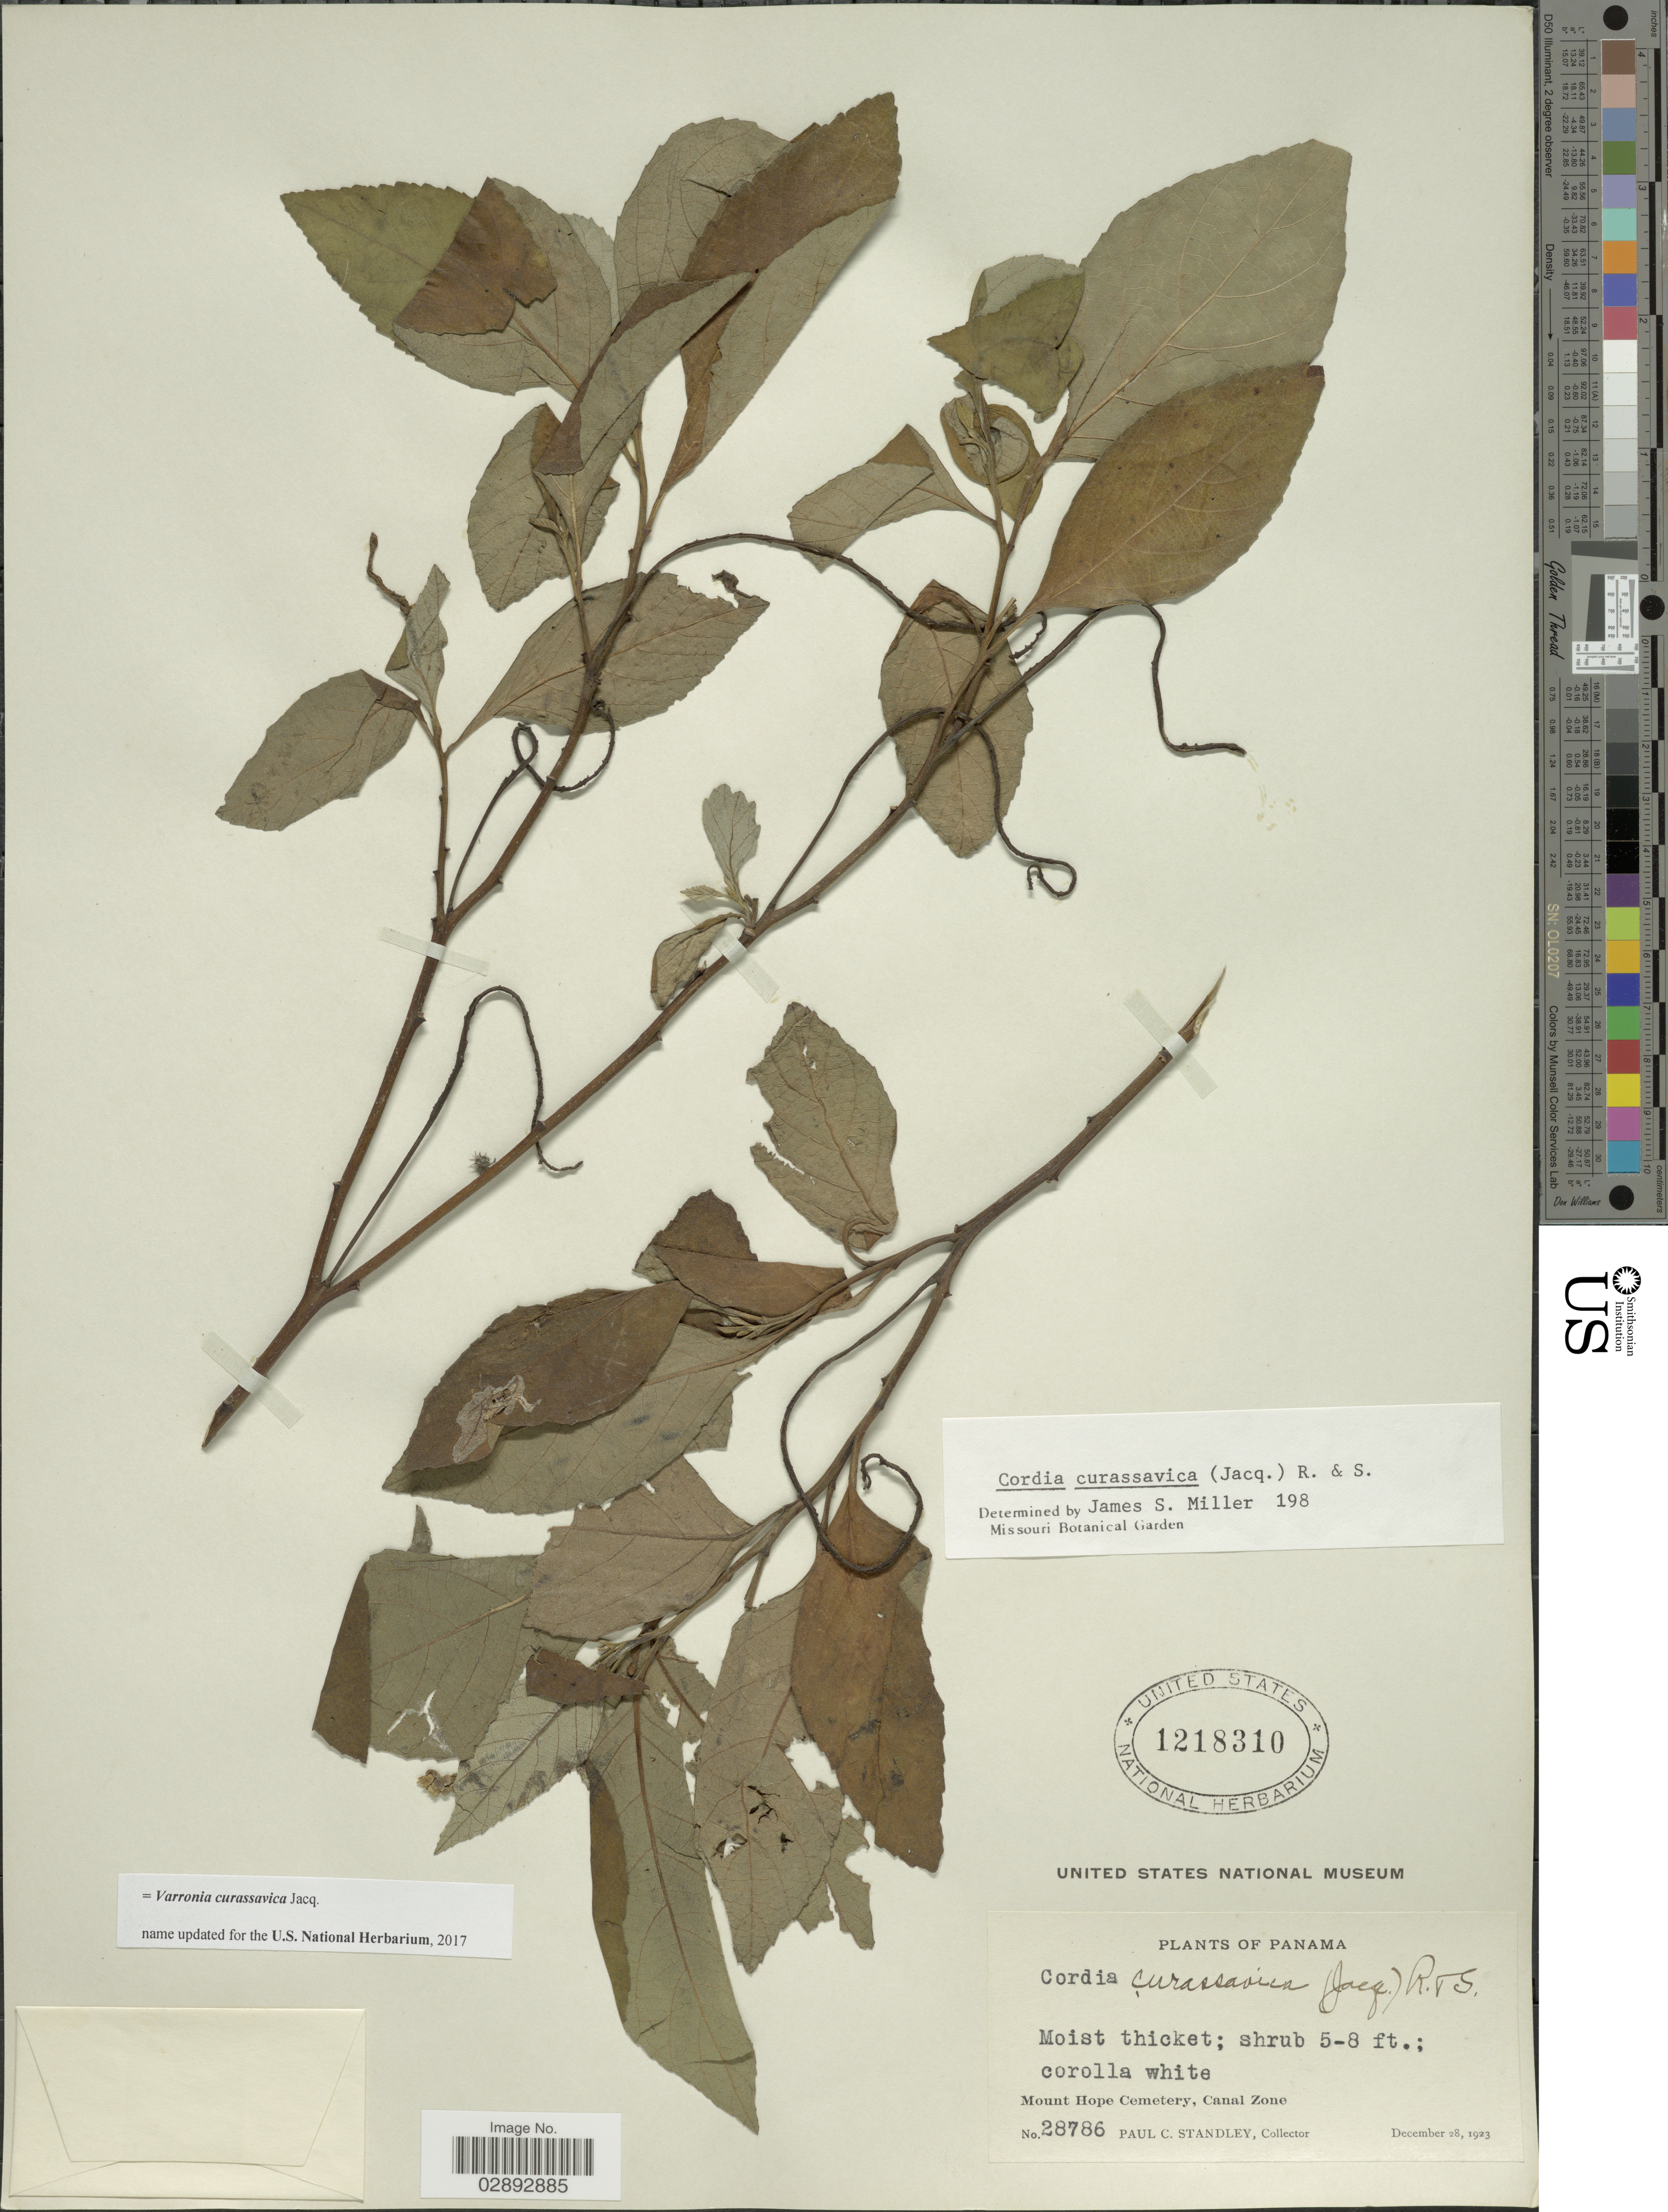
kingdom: Plantae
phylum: Tracheophyta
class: Magnoliopsida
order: Boraginales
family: Cordiaceae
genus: Varronia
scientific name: Varronia curassavica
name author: Jacq.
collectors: P. C. Standley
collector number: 28786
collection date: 1923-12-28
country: Panama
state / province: Colón / Panamá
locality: Mount Hope Cemetery, Canal Zone.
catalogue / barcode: US 1218310